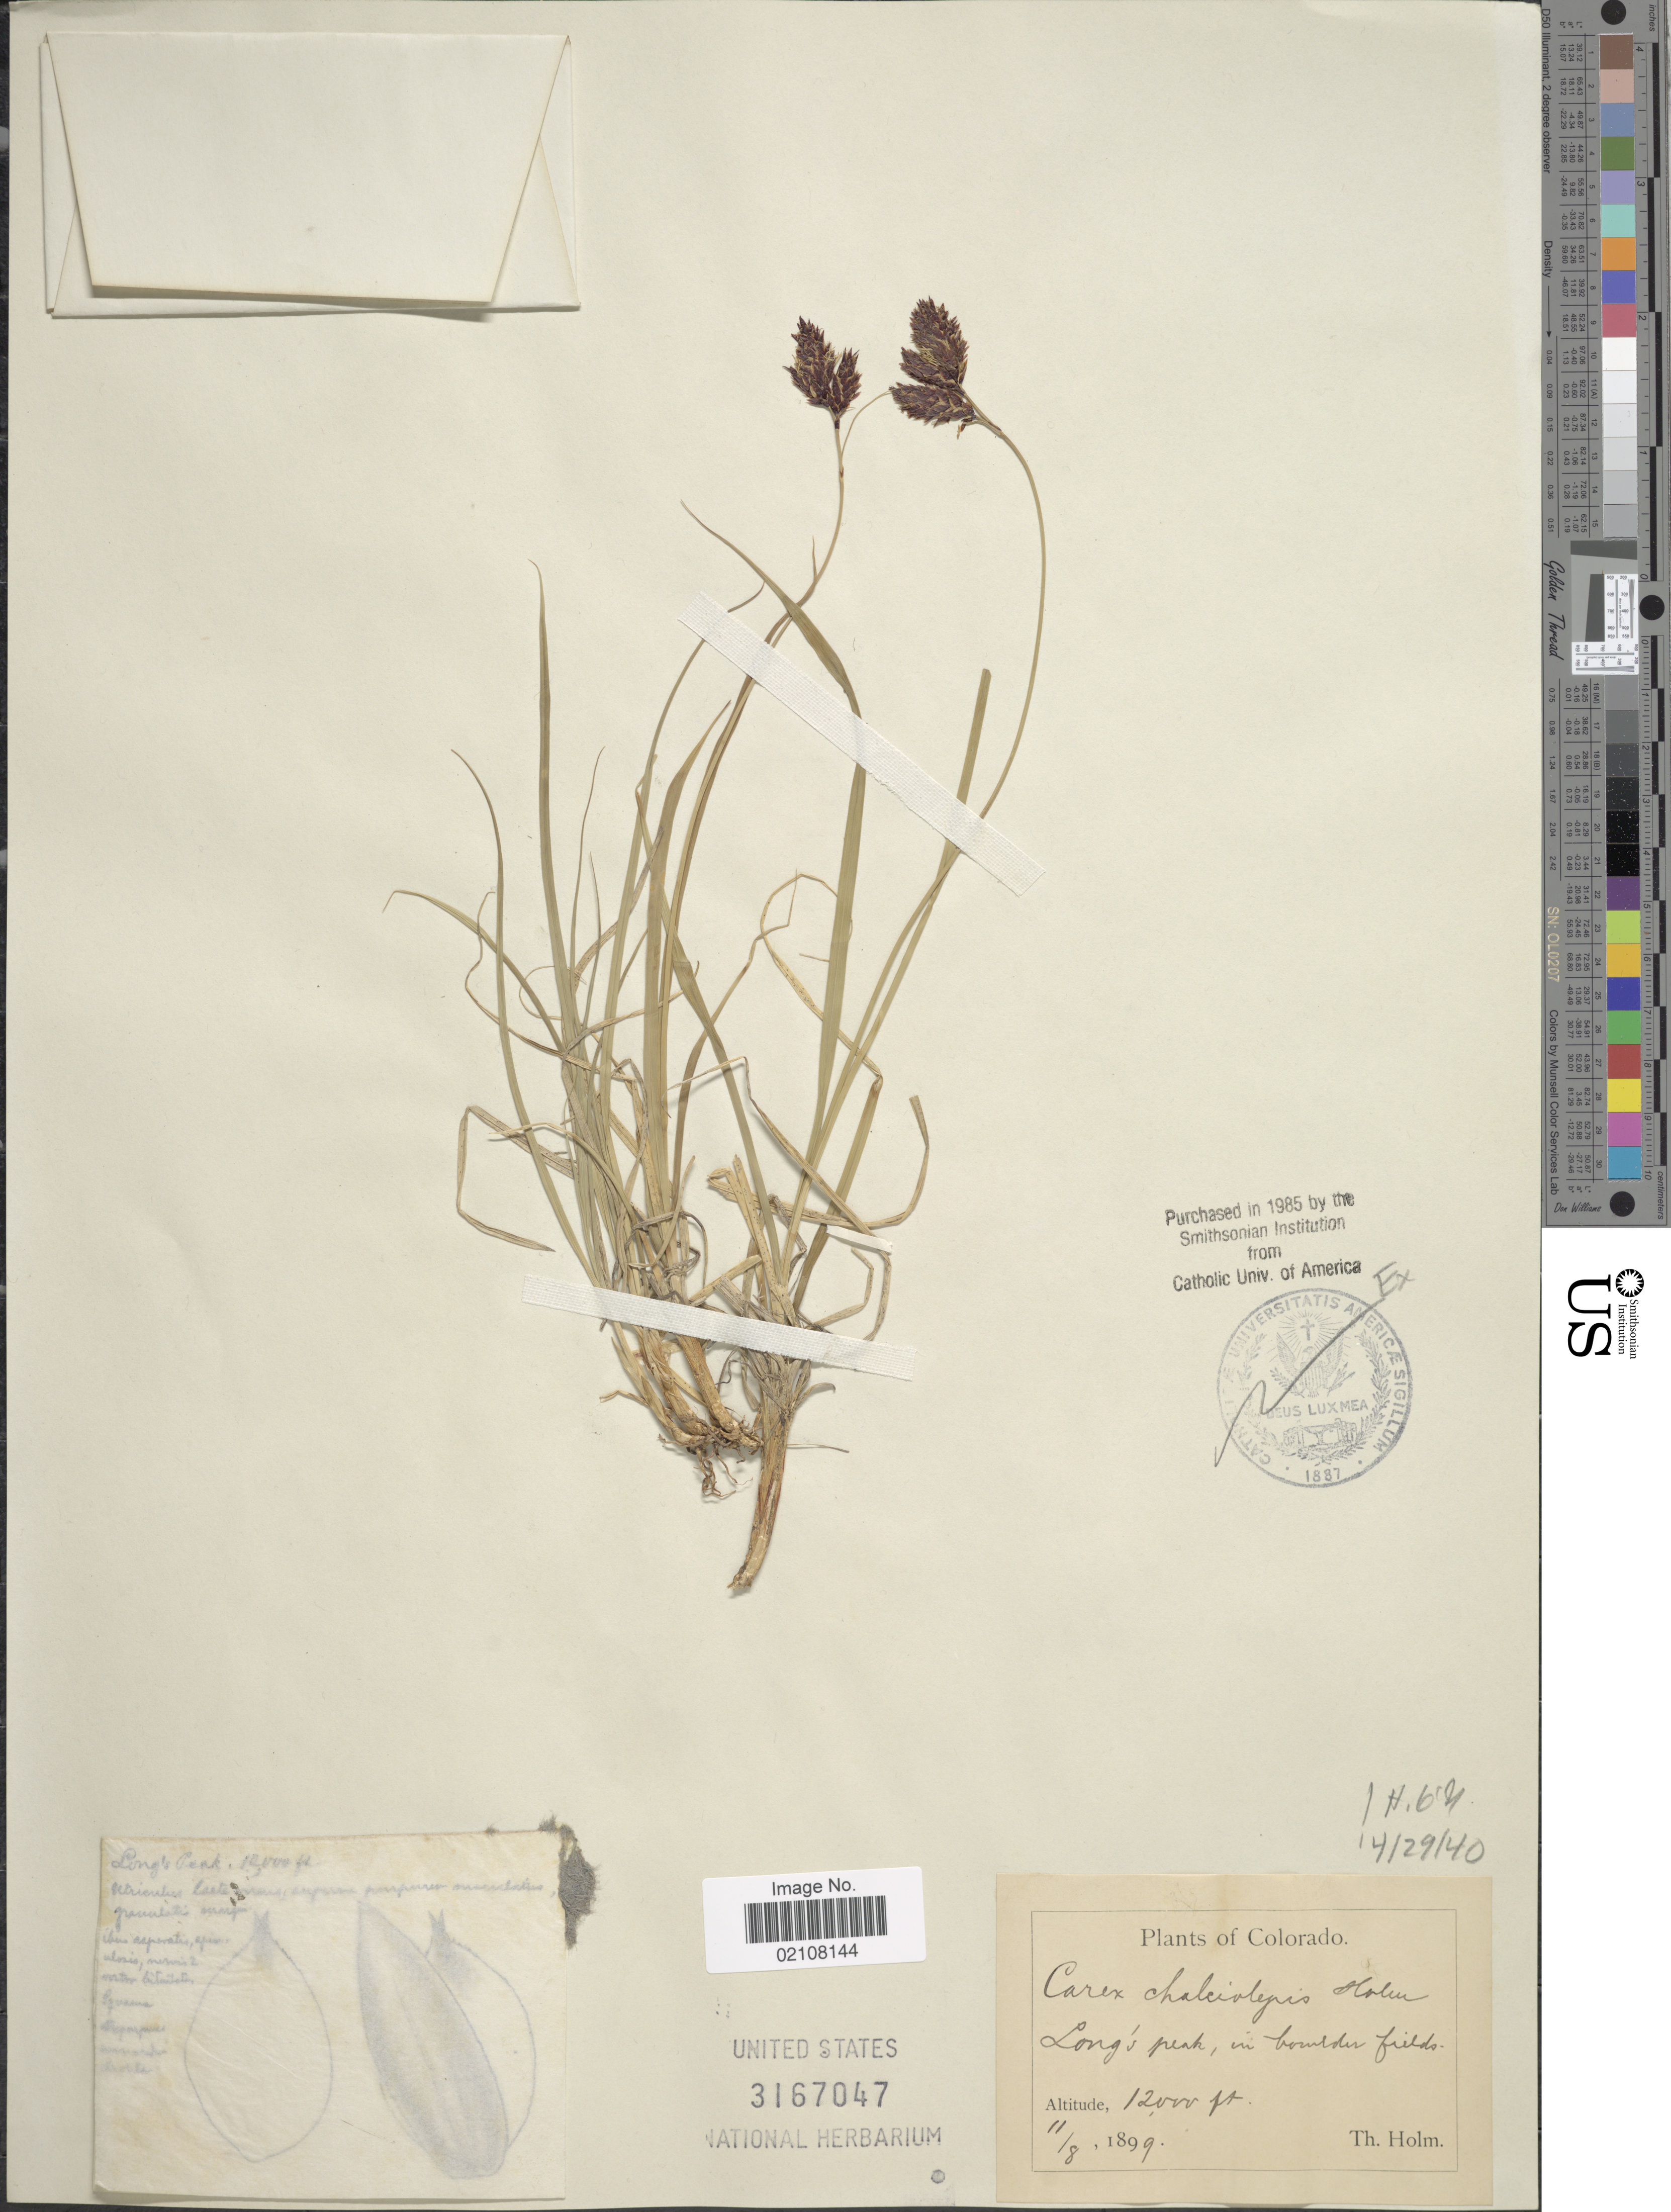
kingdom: Plantae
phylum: Tracheophyta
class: Liliopsida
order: Poales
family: Cyperaceae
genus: Carex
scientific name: Carex chalciolepis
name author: Holm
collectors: T. Holm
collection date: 1899-11-08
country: United States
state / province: Colorado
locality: Long's peak, in boulder fields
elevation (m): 3658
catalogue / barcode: US 3167047